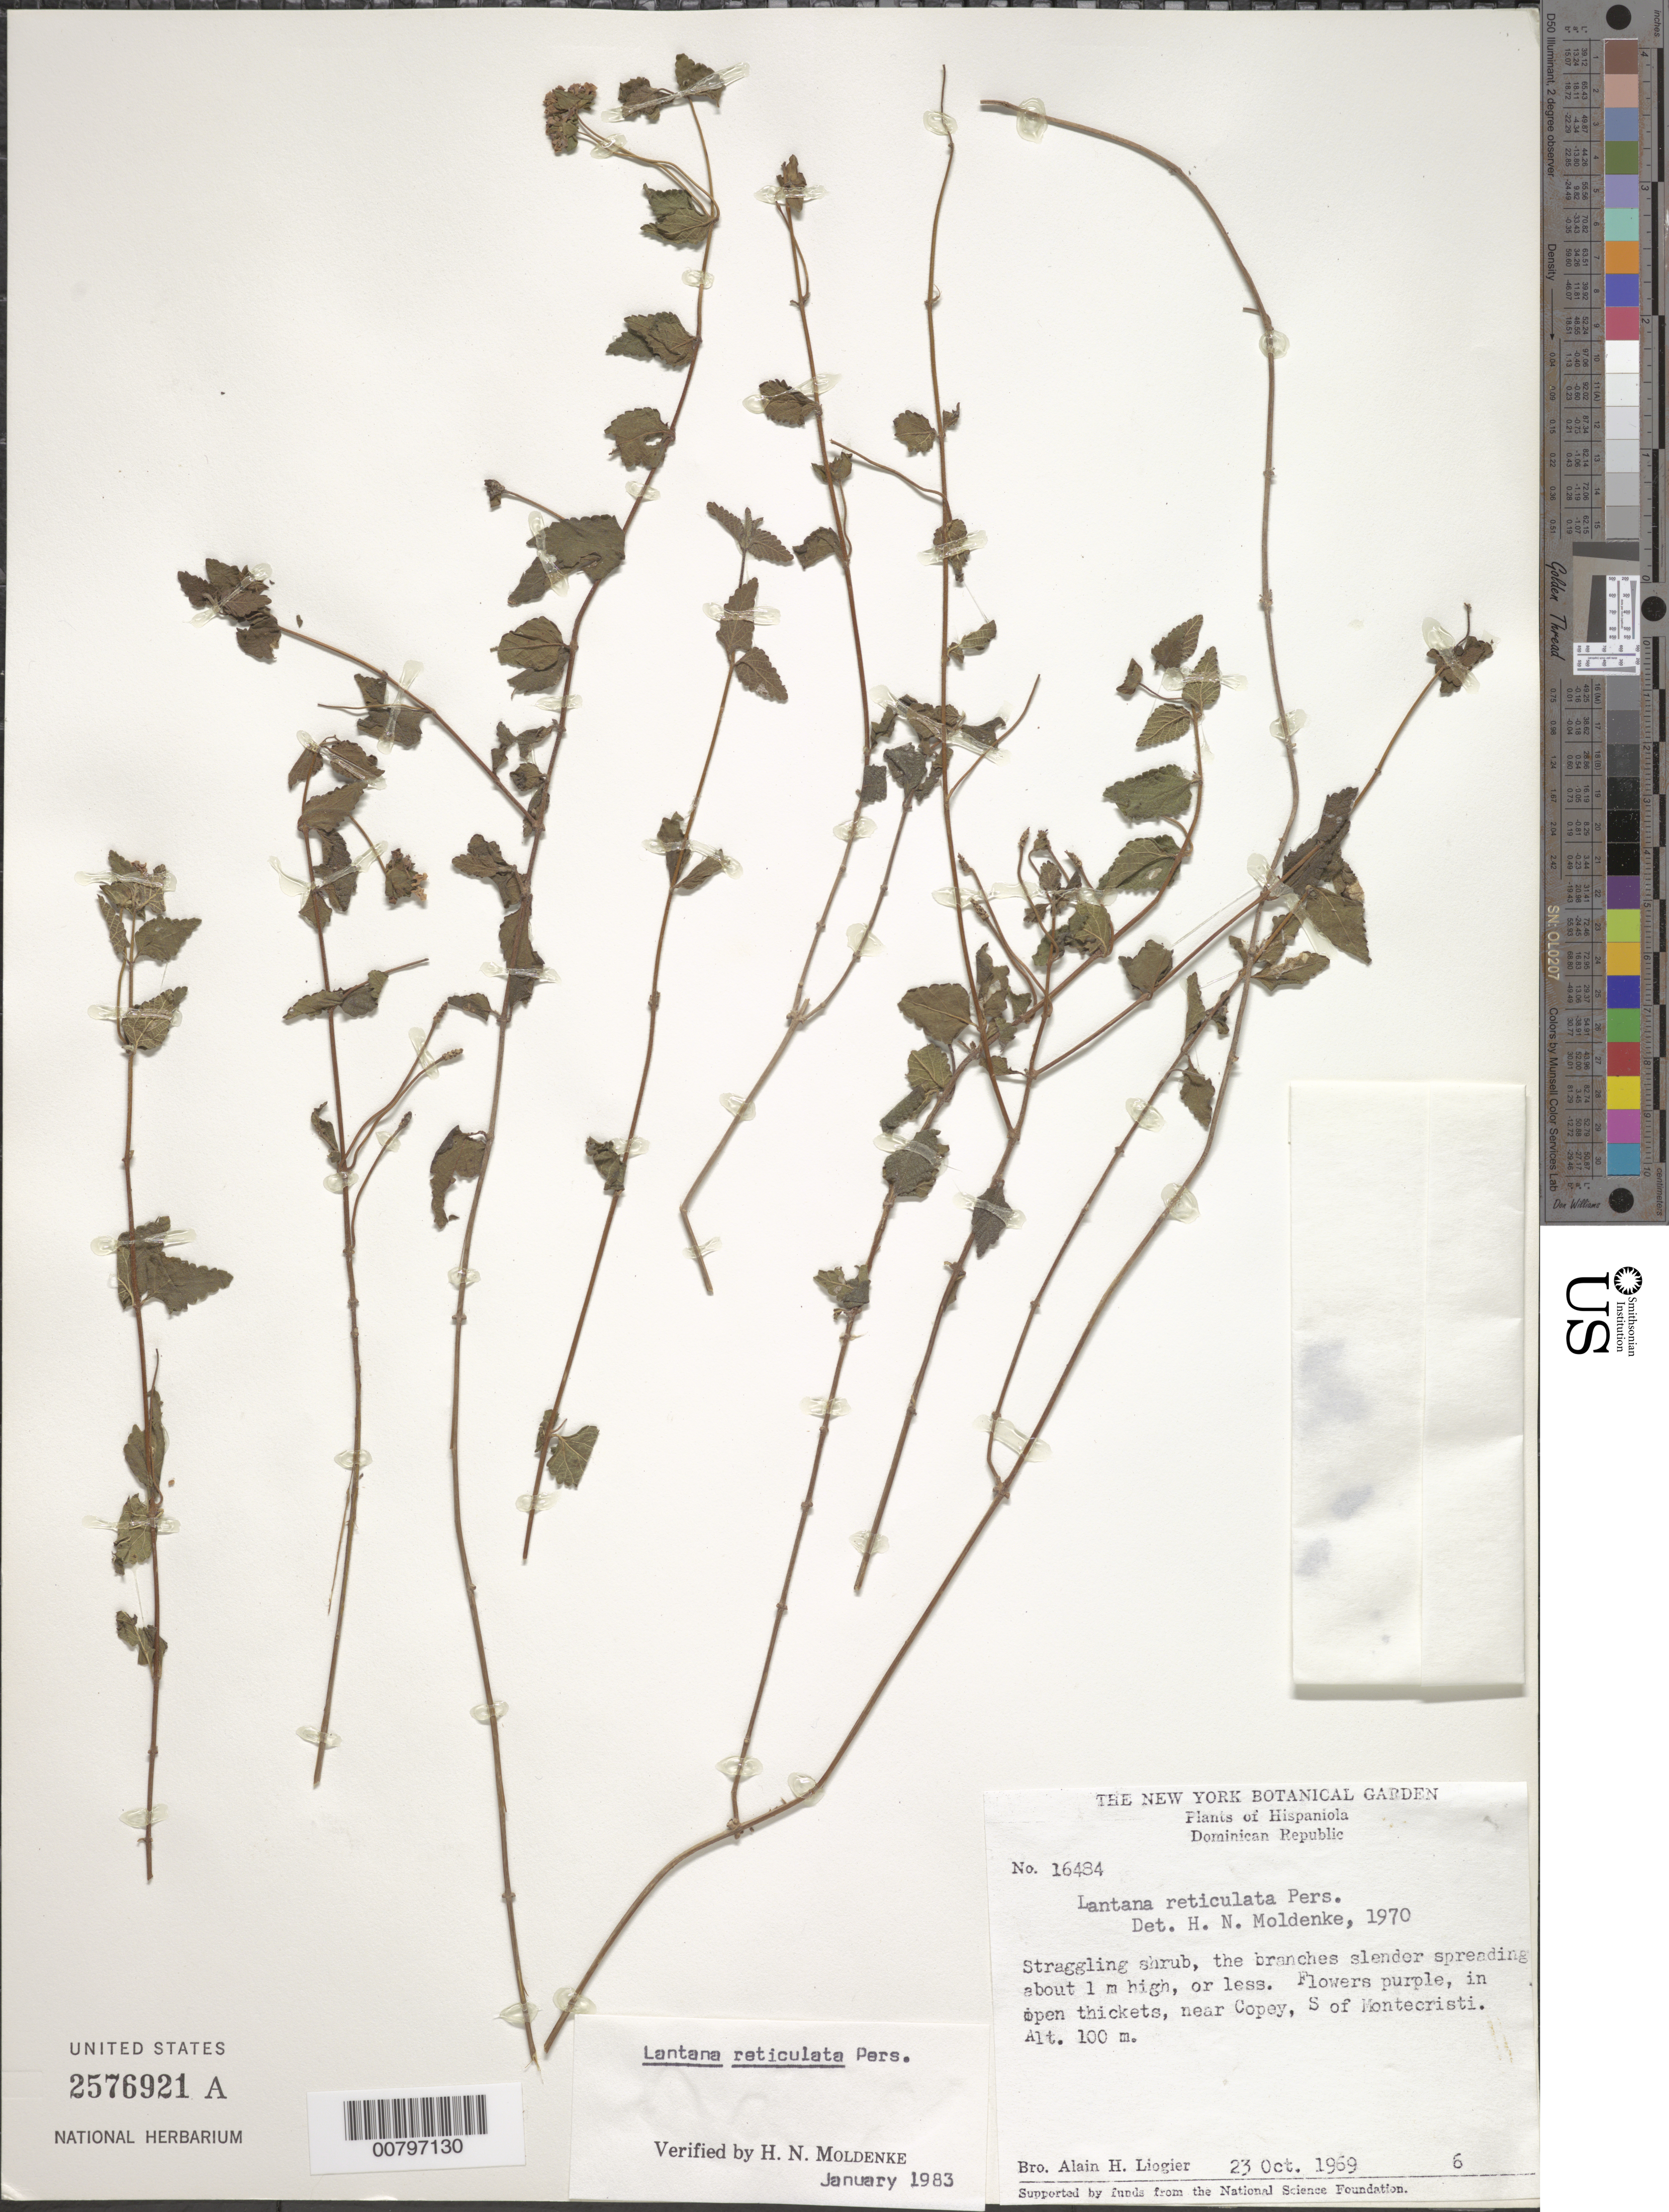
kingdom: Plantae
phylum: Tracheophyta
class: Magnoliopsida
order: Lamiales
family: Verbenaceae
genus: Lantana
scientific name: Lantana reticulata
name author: Pers.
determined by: Moldenke, H. N.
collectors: A. H. Liogier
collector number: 16484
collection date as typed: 23 Oct 1969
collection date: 1969-10-23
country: Dominican Republic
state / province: Monte Cristi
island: Hispaniola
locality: Near Copey, S of Montecristi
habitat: In open thickets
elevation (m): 100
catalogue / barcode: US 2576921